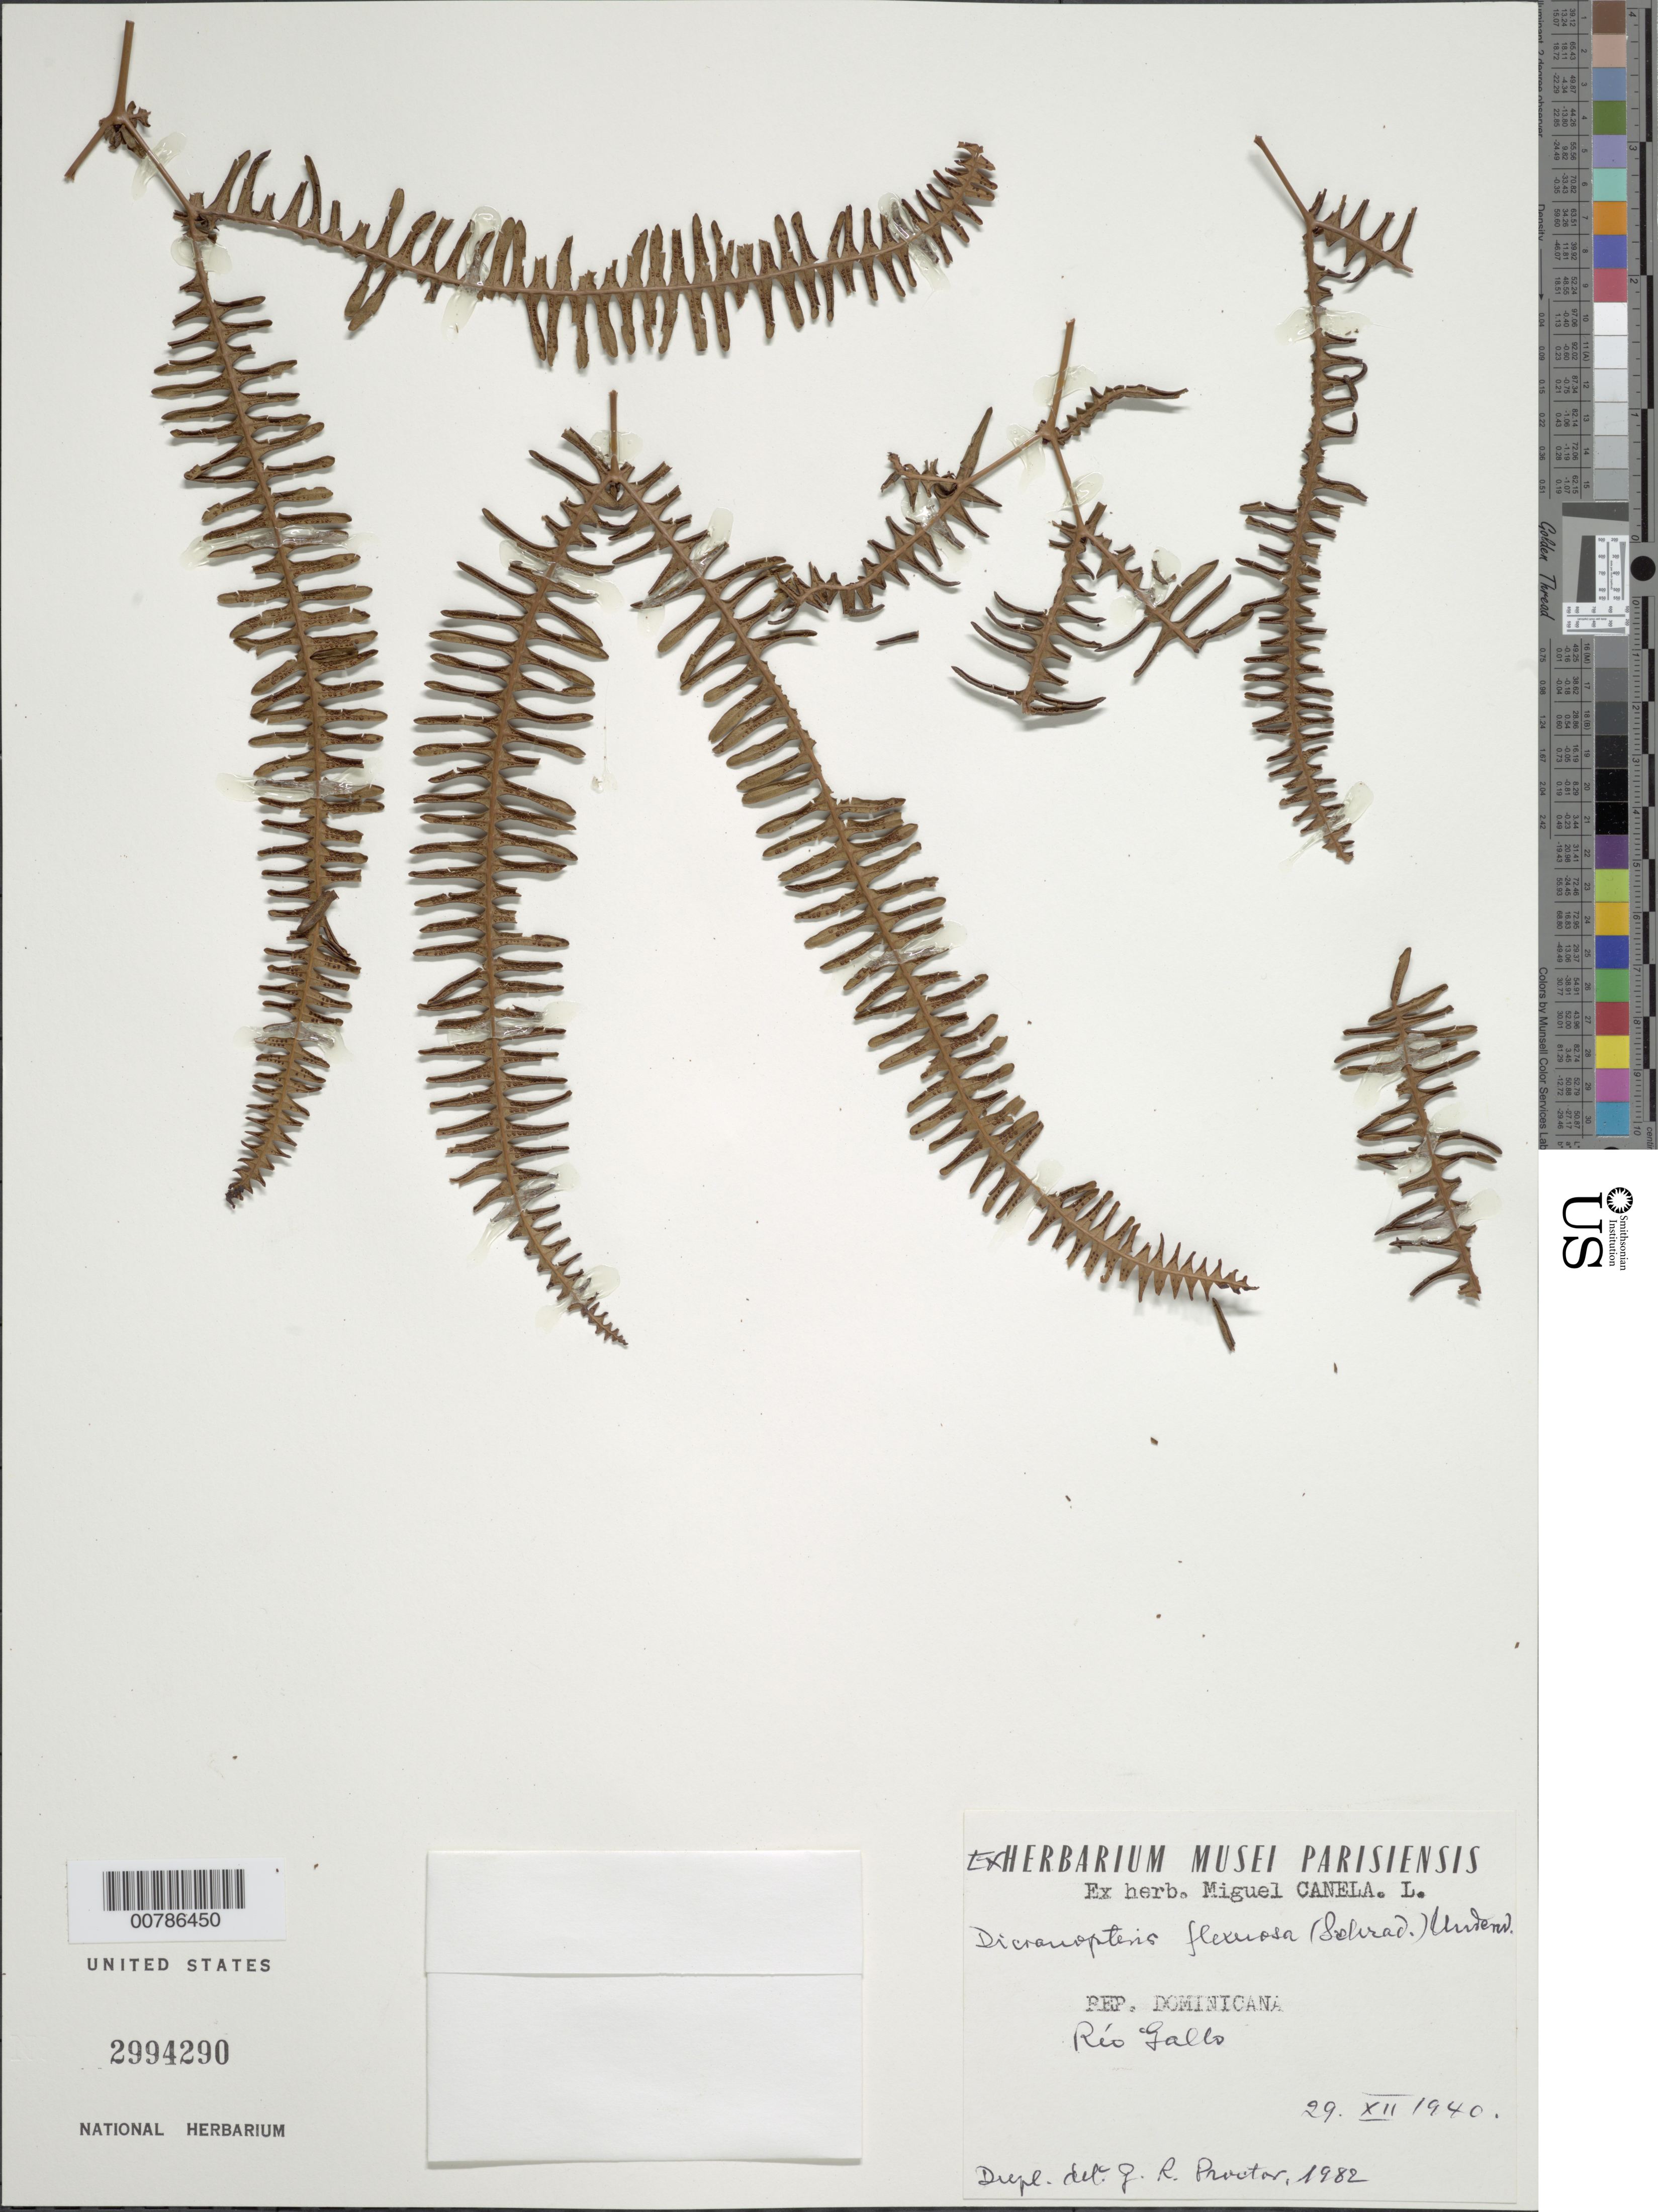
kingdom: Plantae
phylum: Tracheophyta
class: Polypodiopsida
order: Gleicheniales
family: Gleicheniaceae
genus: Dicranopteris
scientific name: Dicranopteris flexuosa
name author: (Schrad.) Underw.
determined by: Proctor, G. R.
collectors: M. Canela Lazaro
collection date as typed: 29 Dec 1940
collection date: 1940-12-29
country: Dominican Republic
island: Hispaniola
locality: Río Gallo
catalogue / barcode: US 2994290